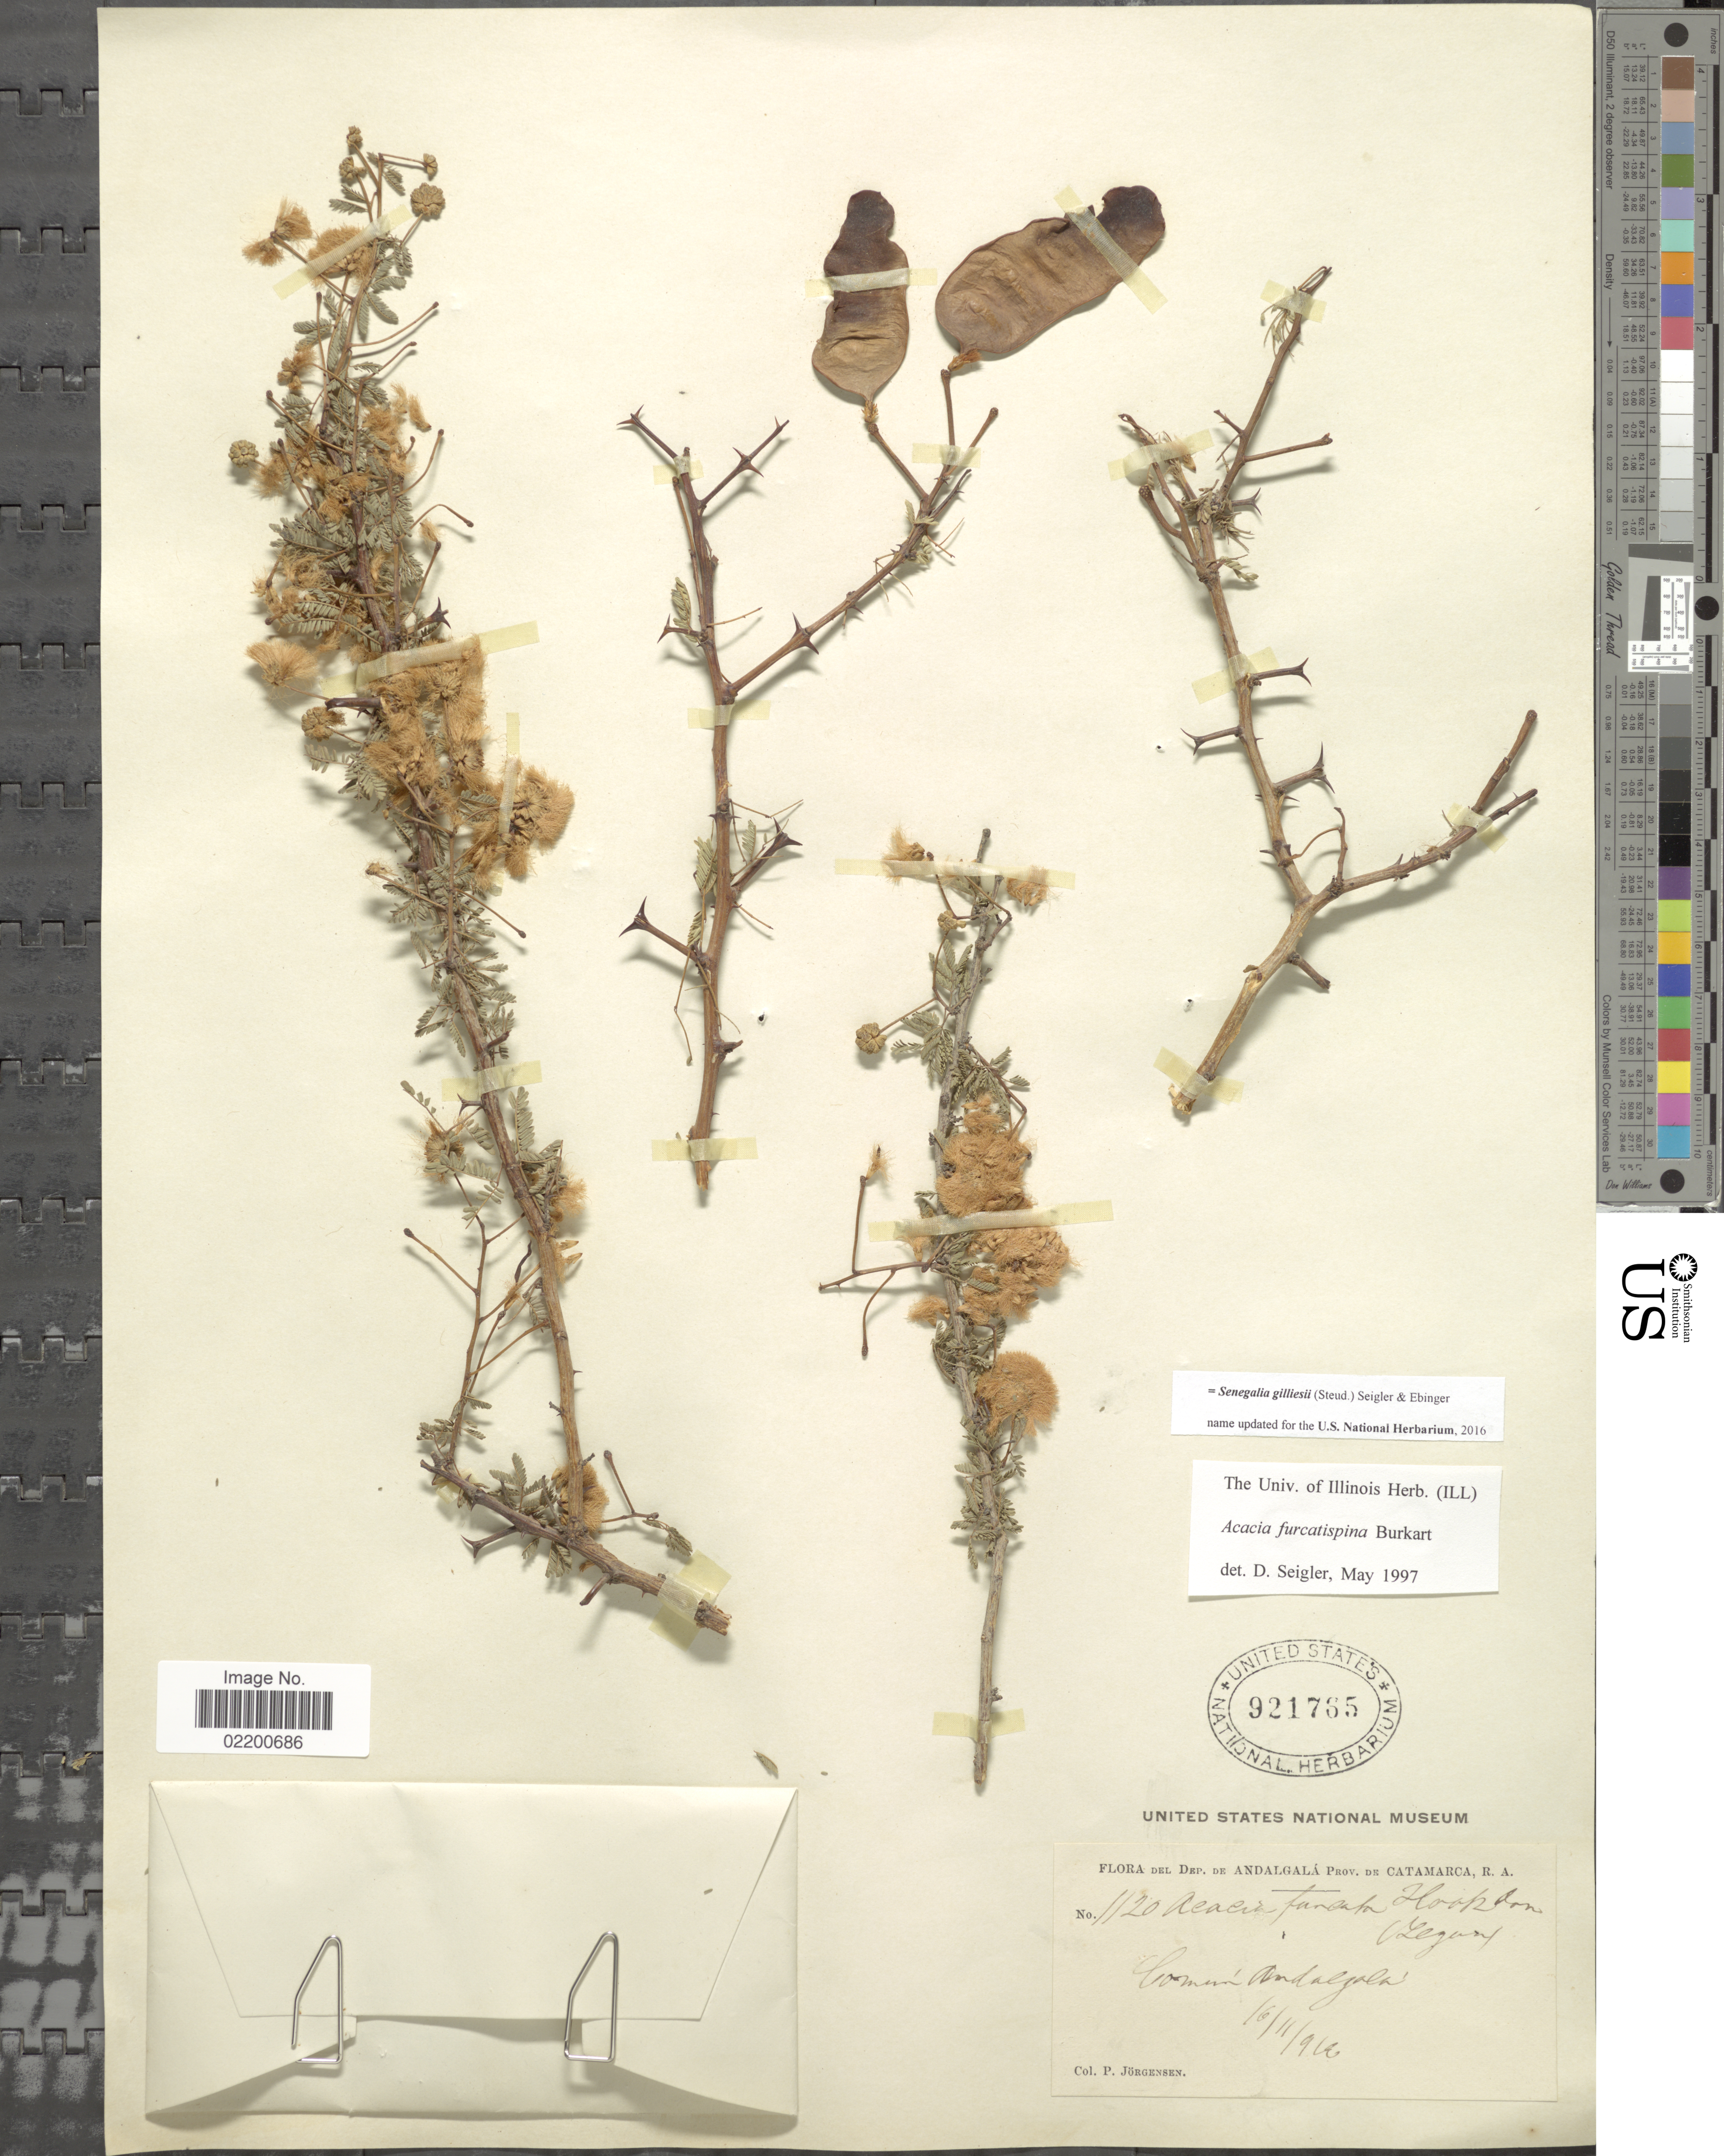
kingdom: Plantae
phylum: Tracheophyta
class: Magnoliopsida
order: Fabales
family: Fabaceae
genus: Senegalia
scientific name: Senegalia gilliesii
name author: (Steud.) Seigler & Ebinger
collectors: P. Jörgensen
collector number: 1120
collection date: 1910-11-16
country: Argentina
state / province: Catamarca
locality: Del Andalgala, Prov. Catamarca, R.A.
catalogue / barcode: US 921765